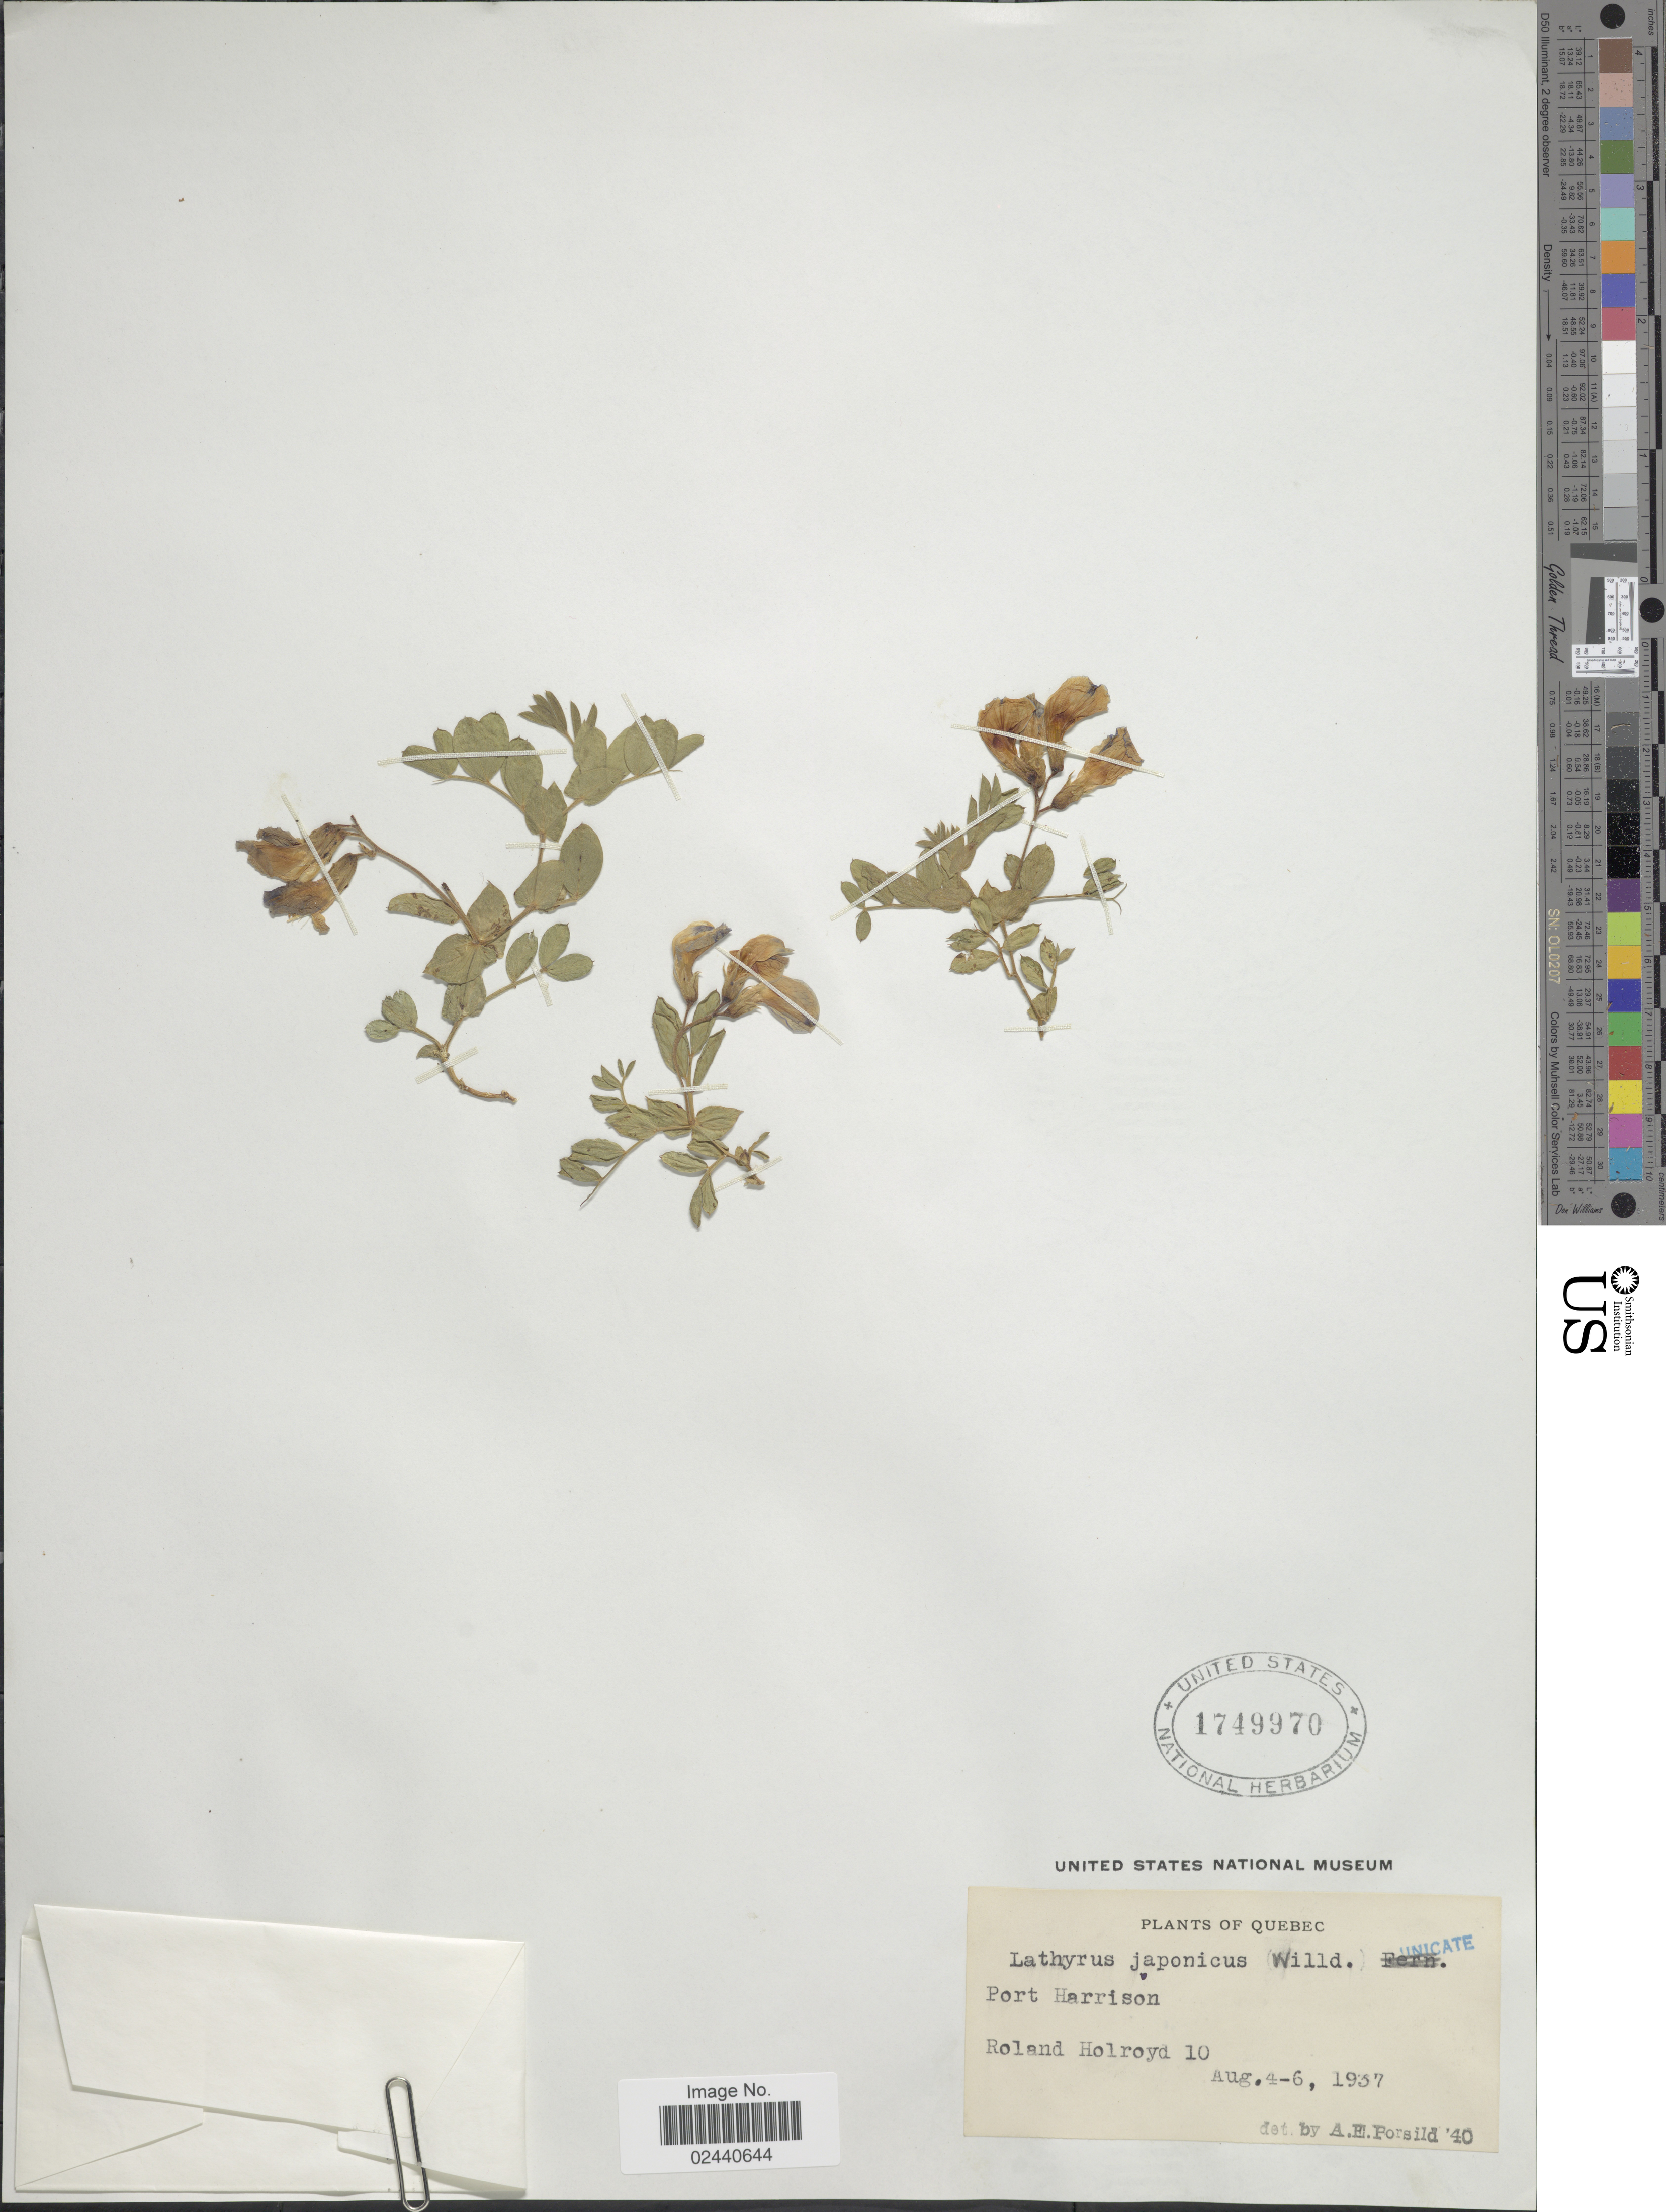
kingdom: Plantae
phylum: Tracheophyta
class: Magnoliopsida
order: Fabales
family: Fabaceae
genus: Lathyrus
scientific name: Lathyrus japonicus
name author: Willd.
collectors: R. Holroyd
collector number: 10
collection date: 1937-08-04/1937-08-06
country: Canada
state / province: Quebec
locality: Port Harrison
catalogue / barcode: US 1749970